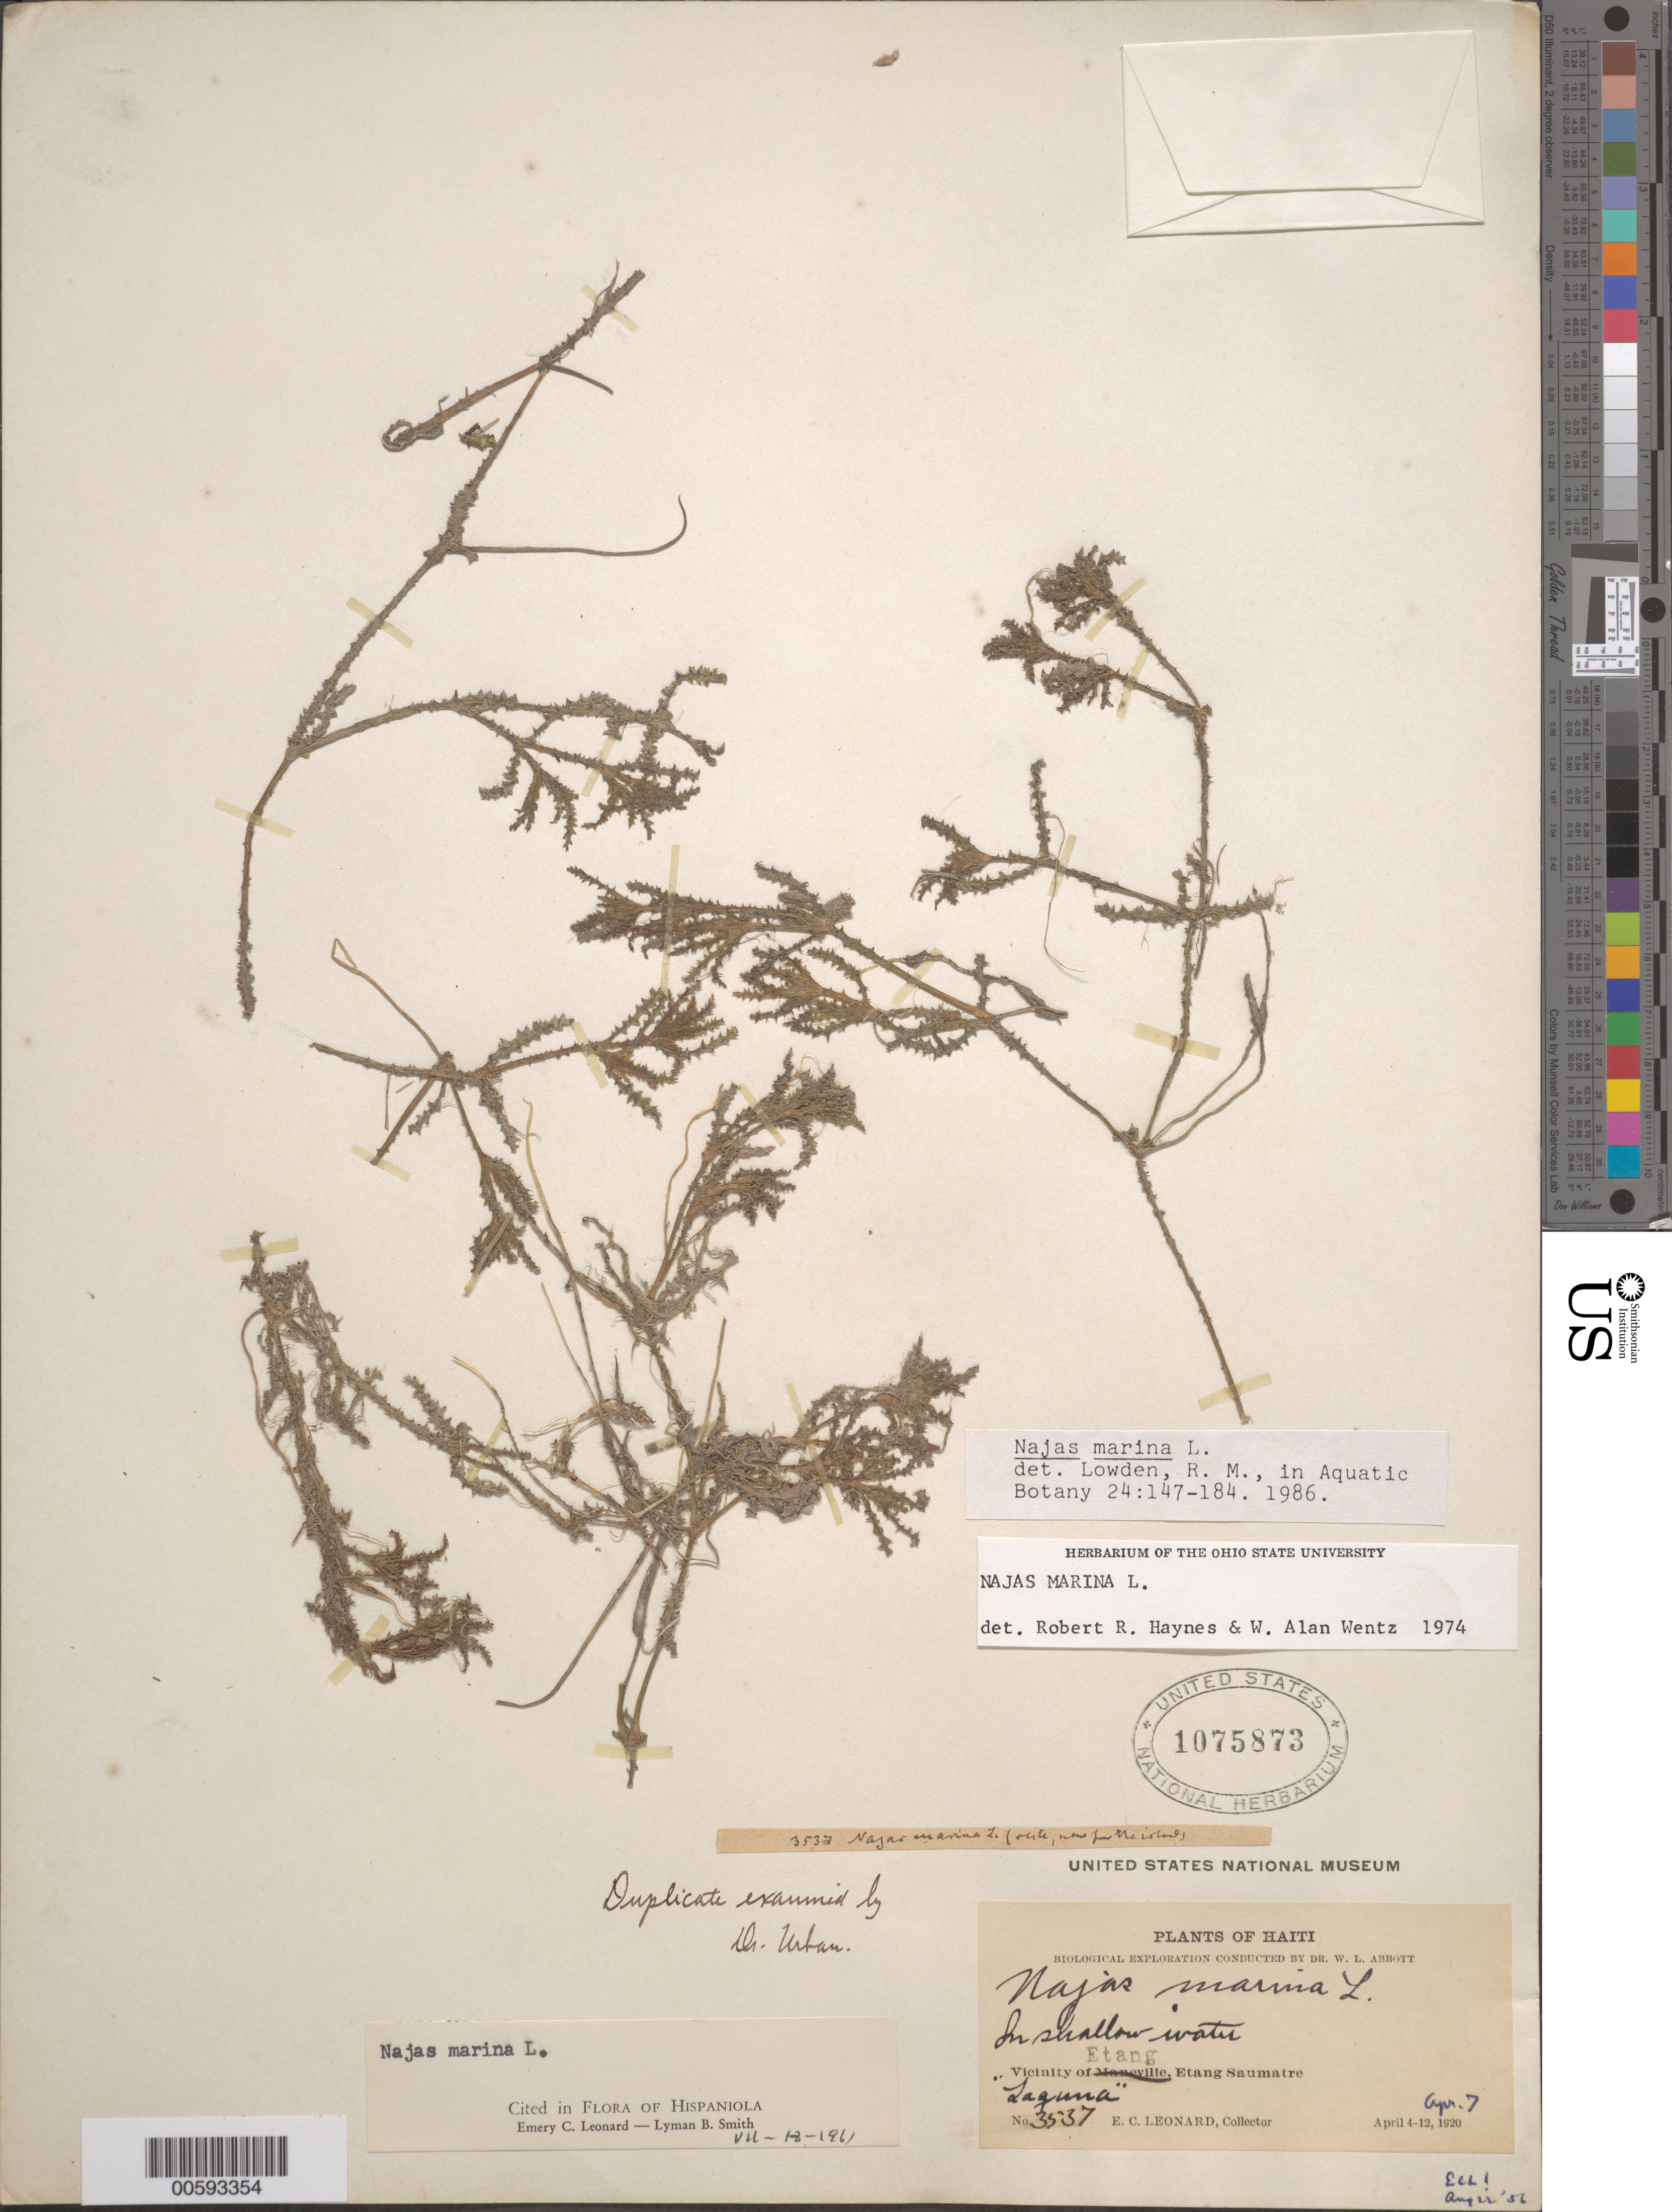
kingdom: Plantae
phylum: Tracheophyta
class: Liliopsida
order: Alismatales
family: Hydrocharitaceae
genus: Najas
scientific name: Najas marina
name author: L.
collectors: E. C. Leonard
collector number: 3537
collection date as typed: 07 Apr 1920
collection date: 1920-04-07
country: Haiti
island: Hispaniola Island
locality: Etang Saumatre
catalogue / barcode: US 1075873